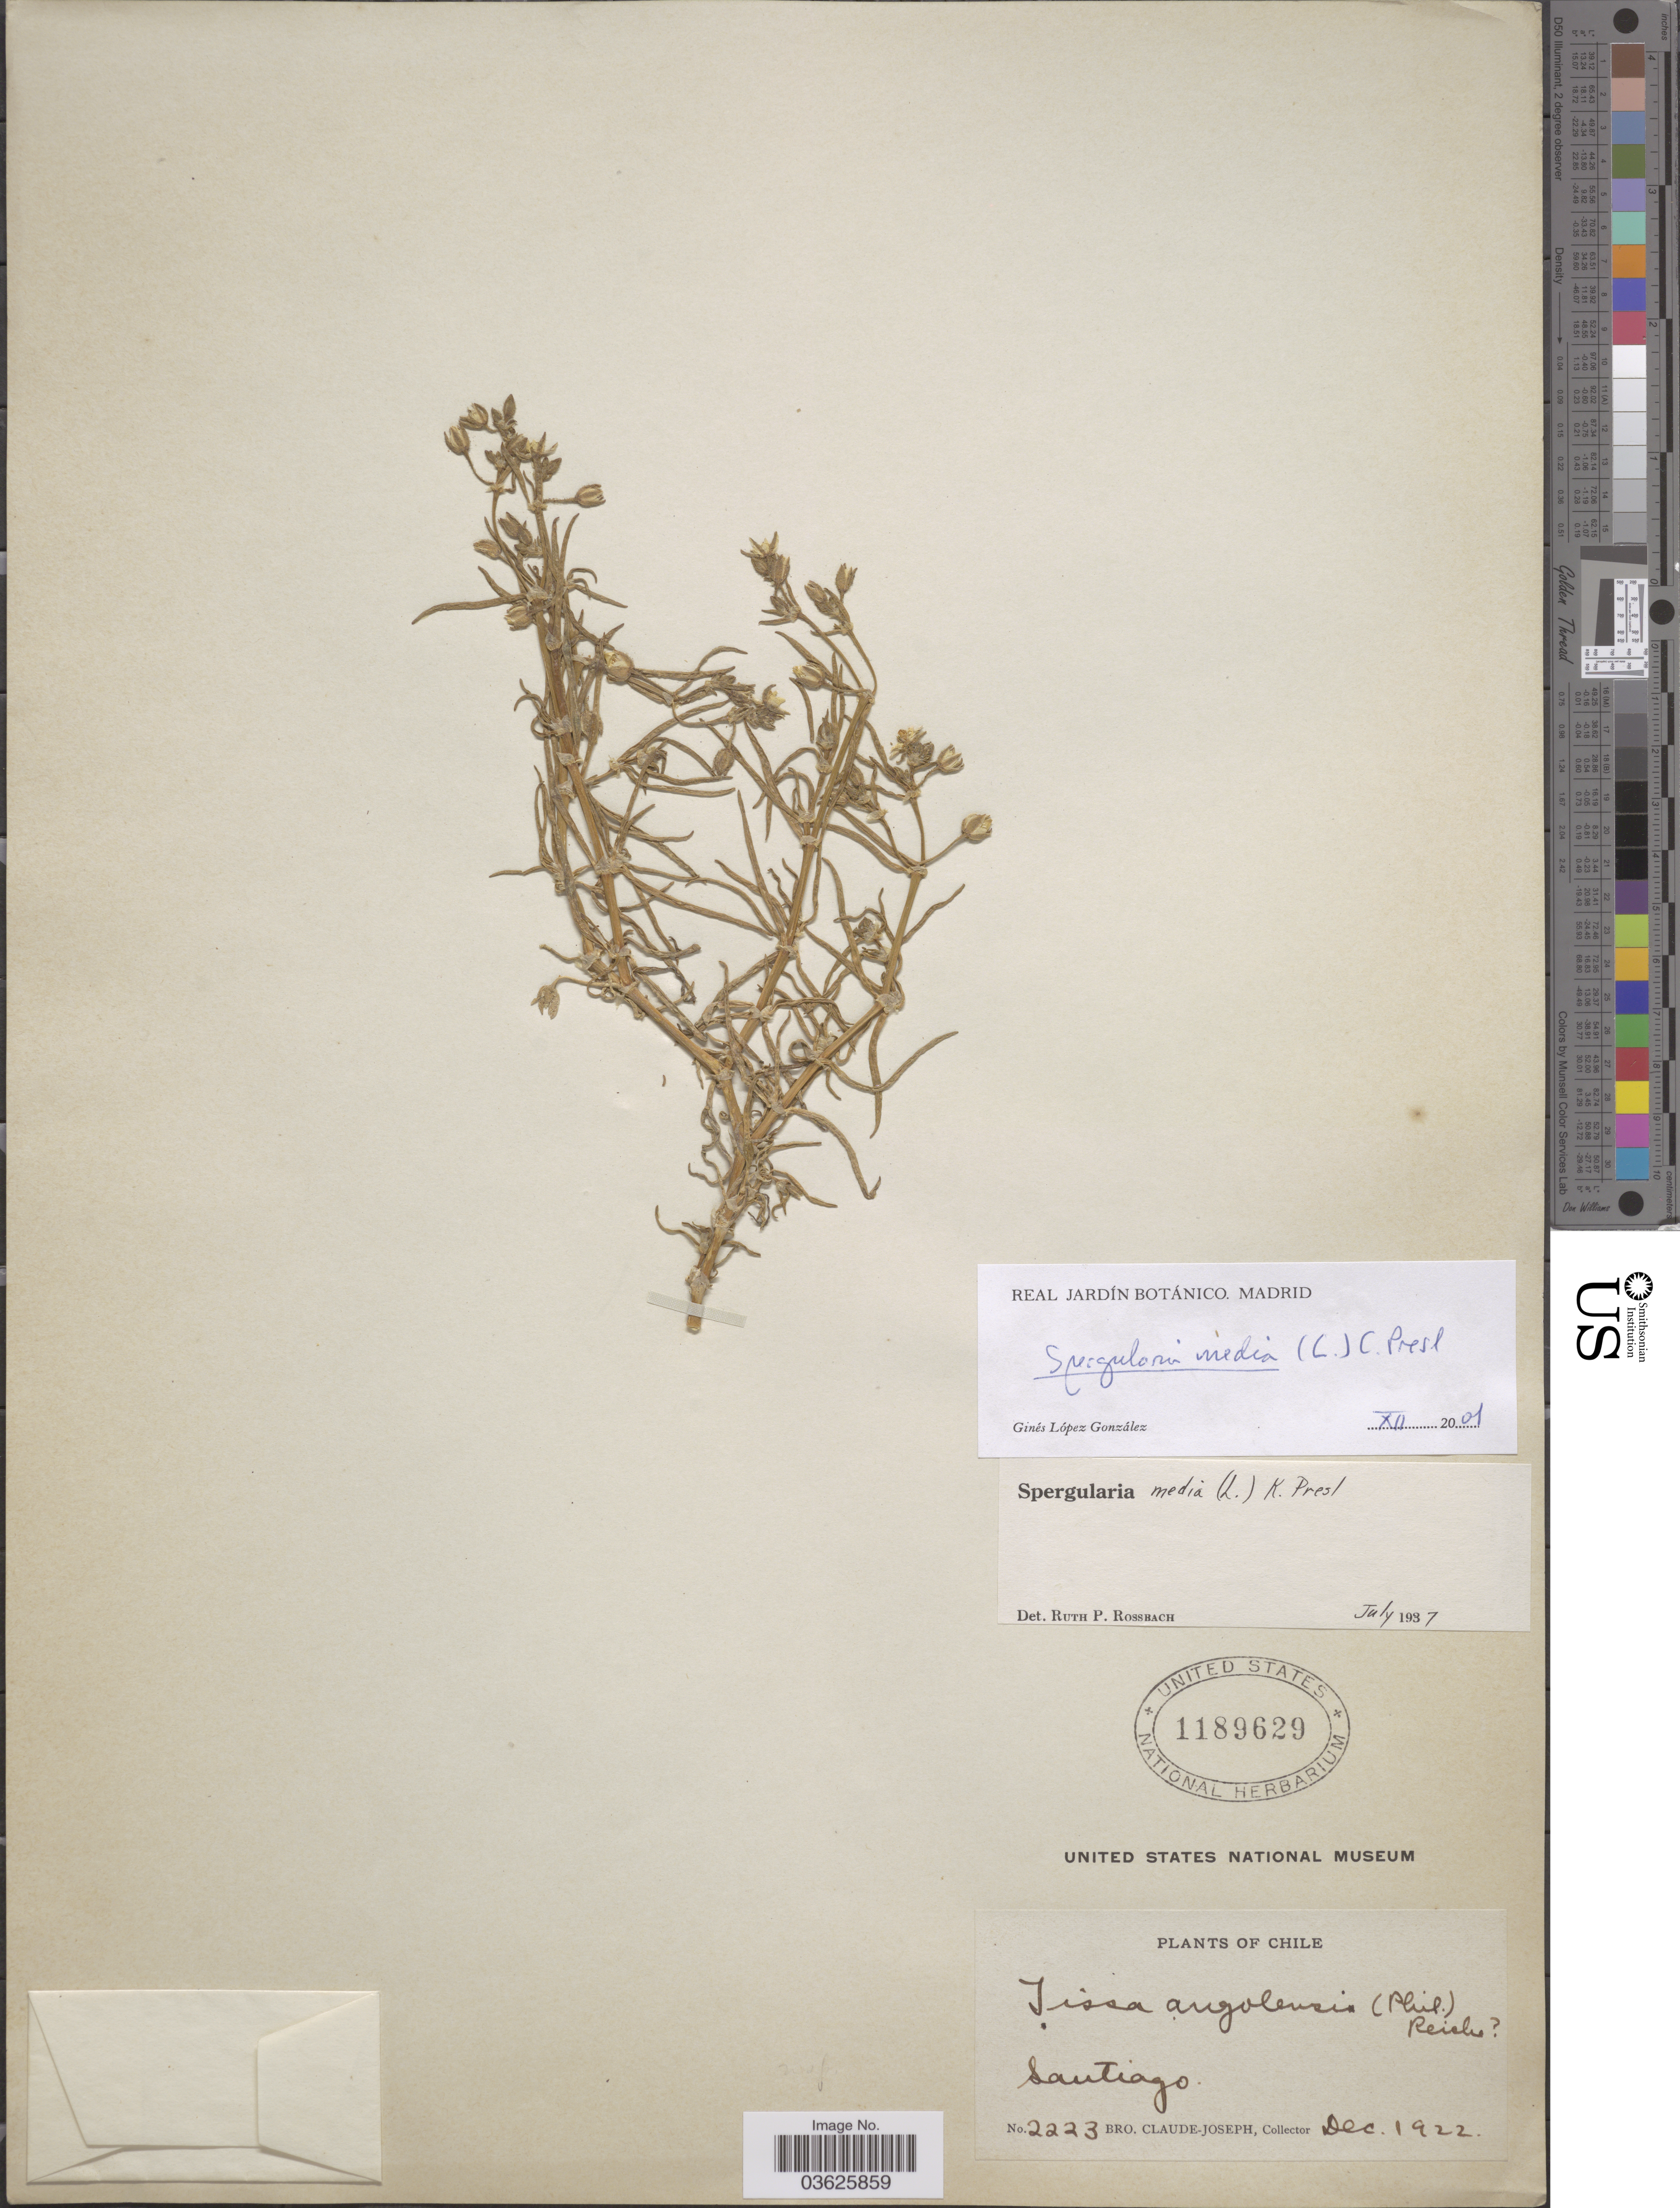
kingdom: Plantae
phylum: Tracheophyta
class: Magnoliopsida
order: Caryophyllales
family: Caryophyllaceae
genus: Spergularia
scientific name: Spergularia media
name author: (L.) C. Presl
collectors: Bro. Claude-Joseph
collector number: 2223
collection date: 1922-12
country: Chile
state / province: Región Metropolitana (RM)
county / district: Santiago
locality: Santiago.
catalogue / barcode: US 1189629